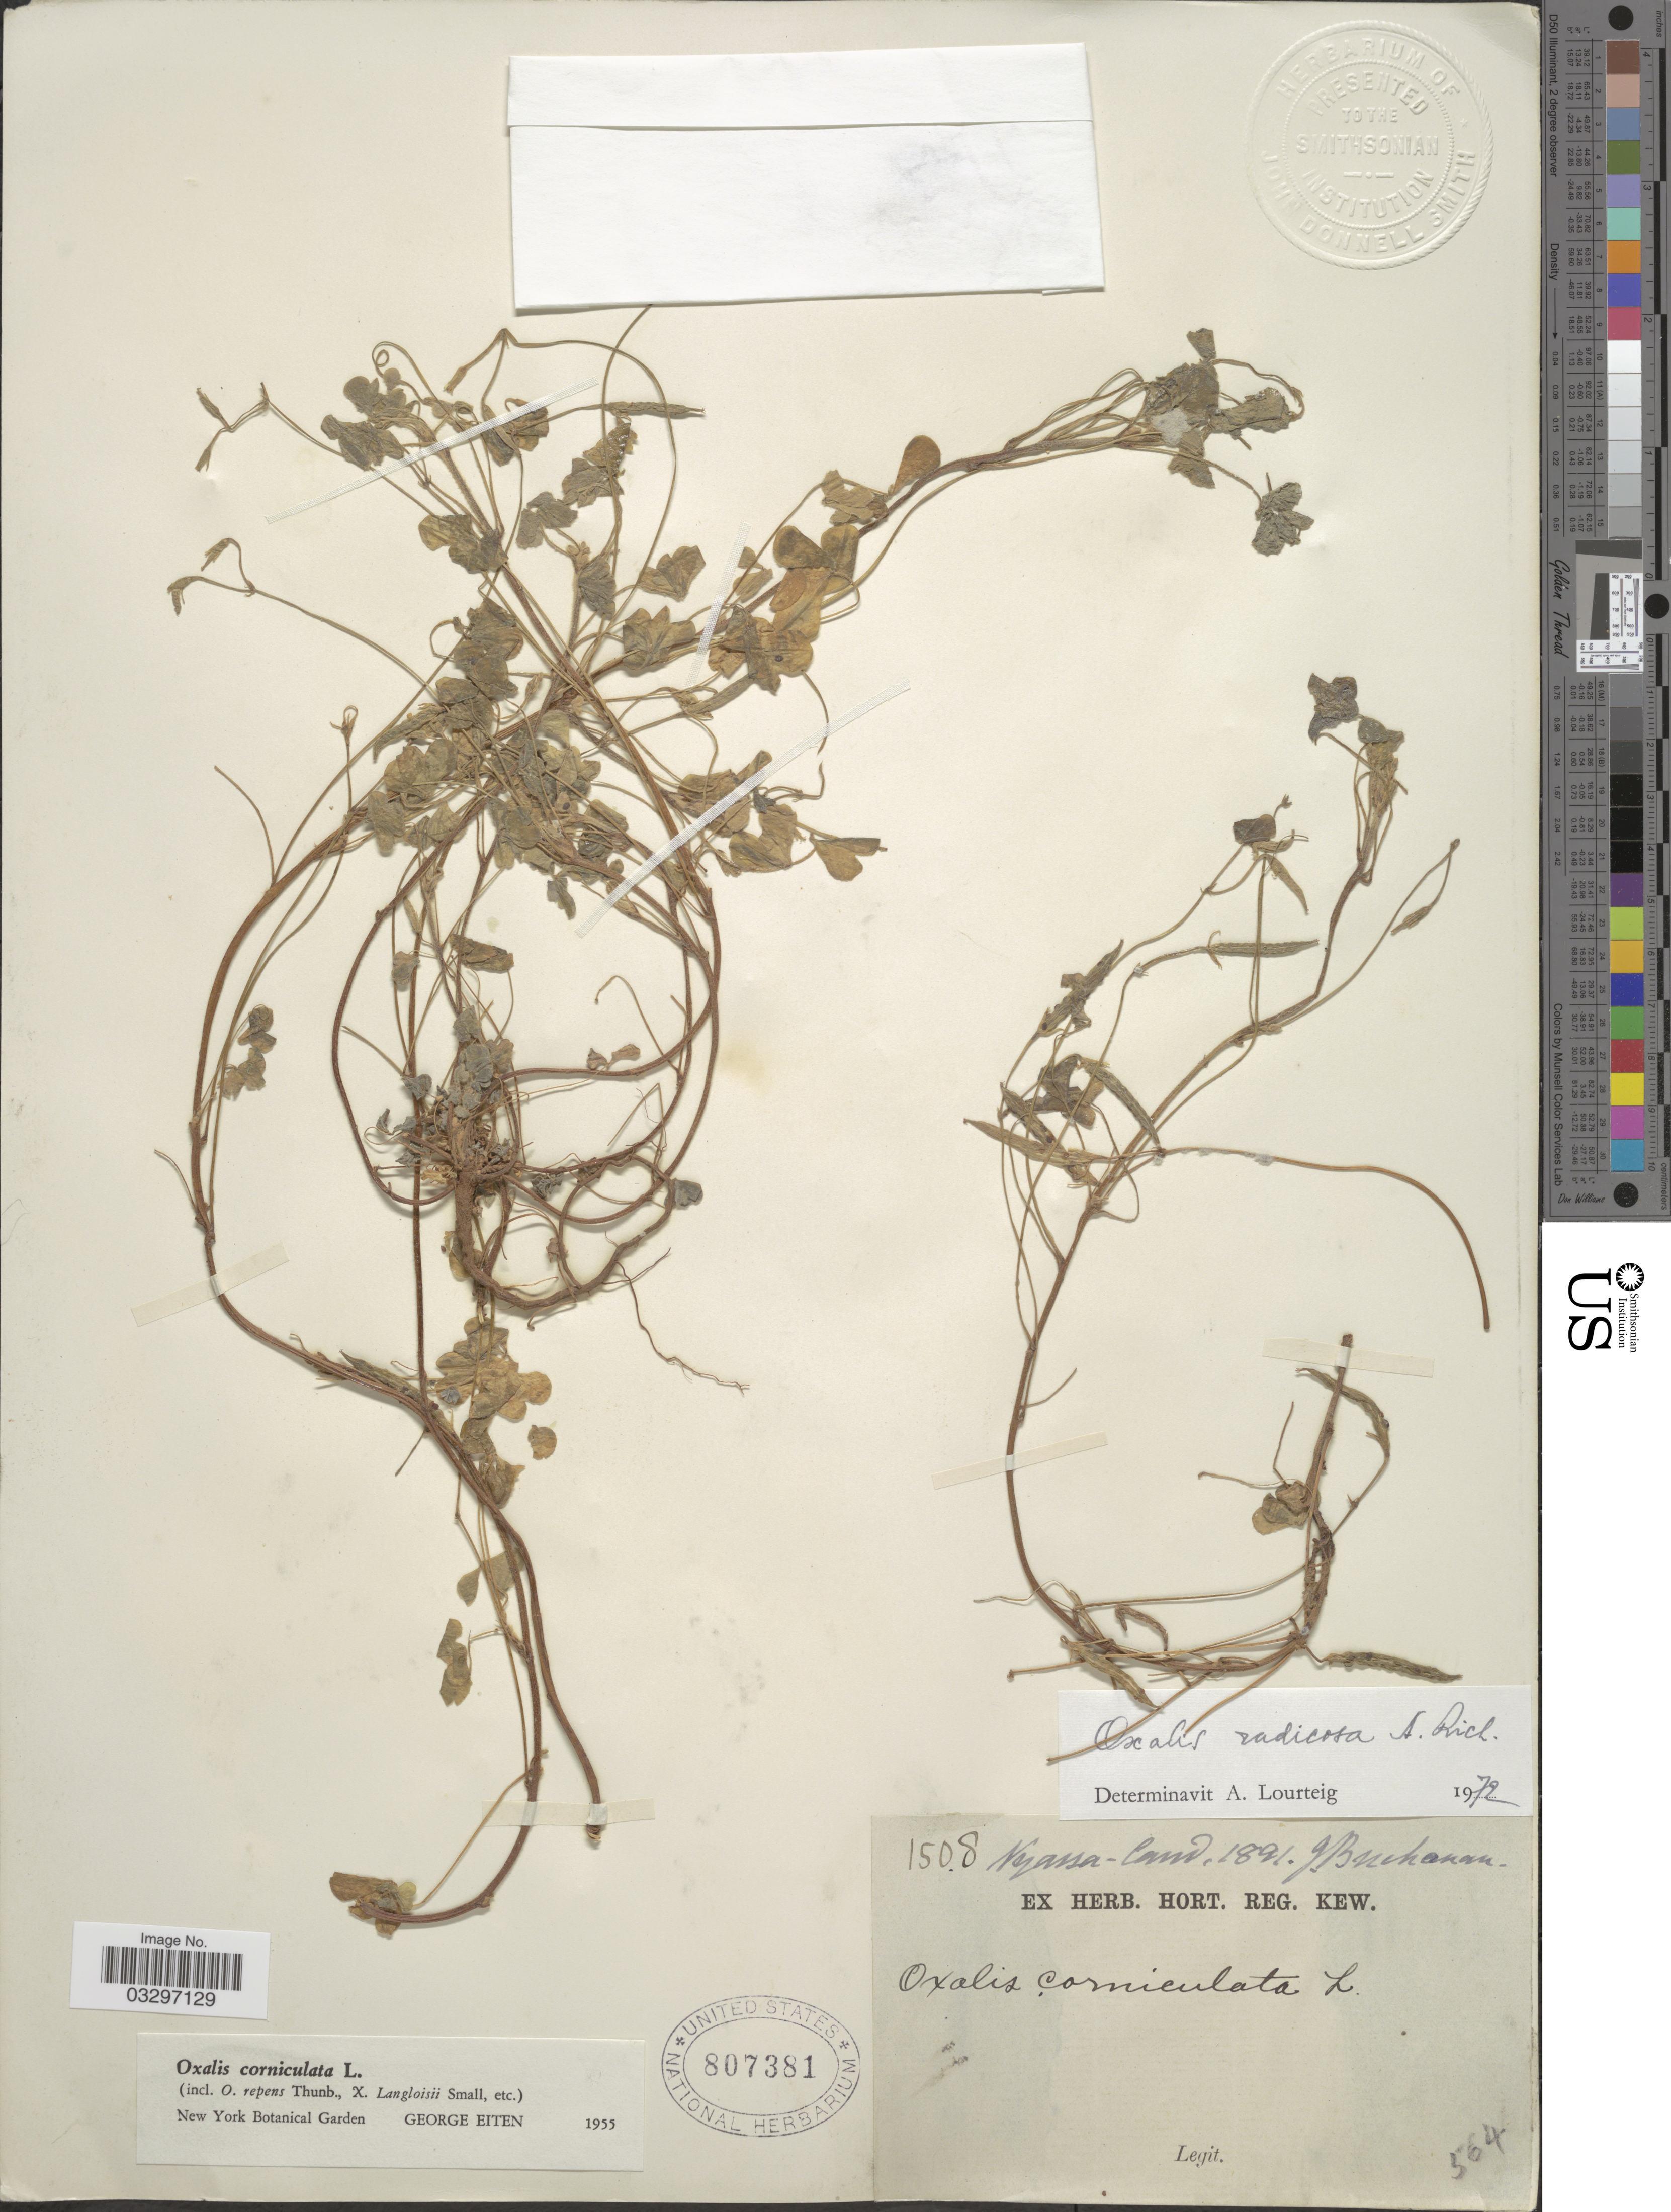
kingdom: Plantae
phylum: Tracheophyta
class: Magnoliopsida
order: Oxalidales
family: Oxalidaceae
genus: Oxalis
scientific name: Oxalis radicosa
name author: A. Rich.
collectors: J. Buchanan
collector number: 1508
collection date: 1891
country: Malawi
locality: Nyassa-land.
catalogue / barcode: US 807381